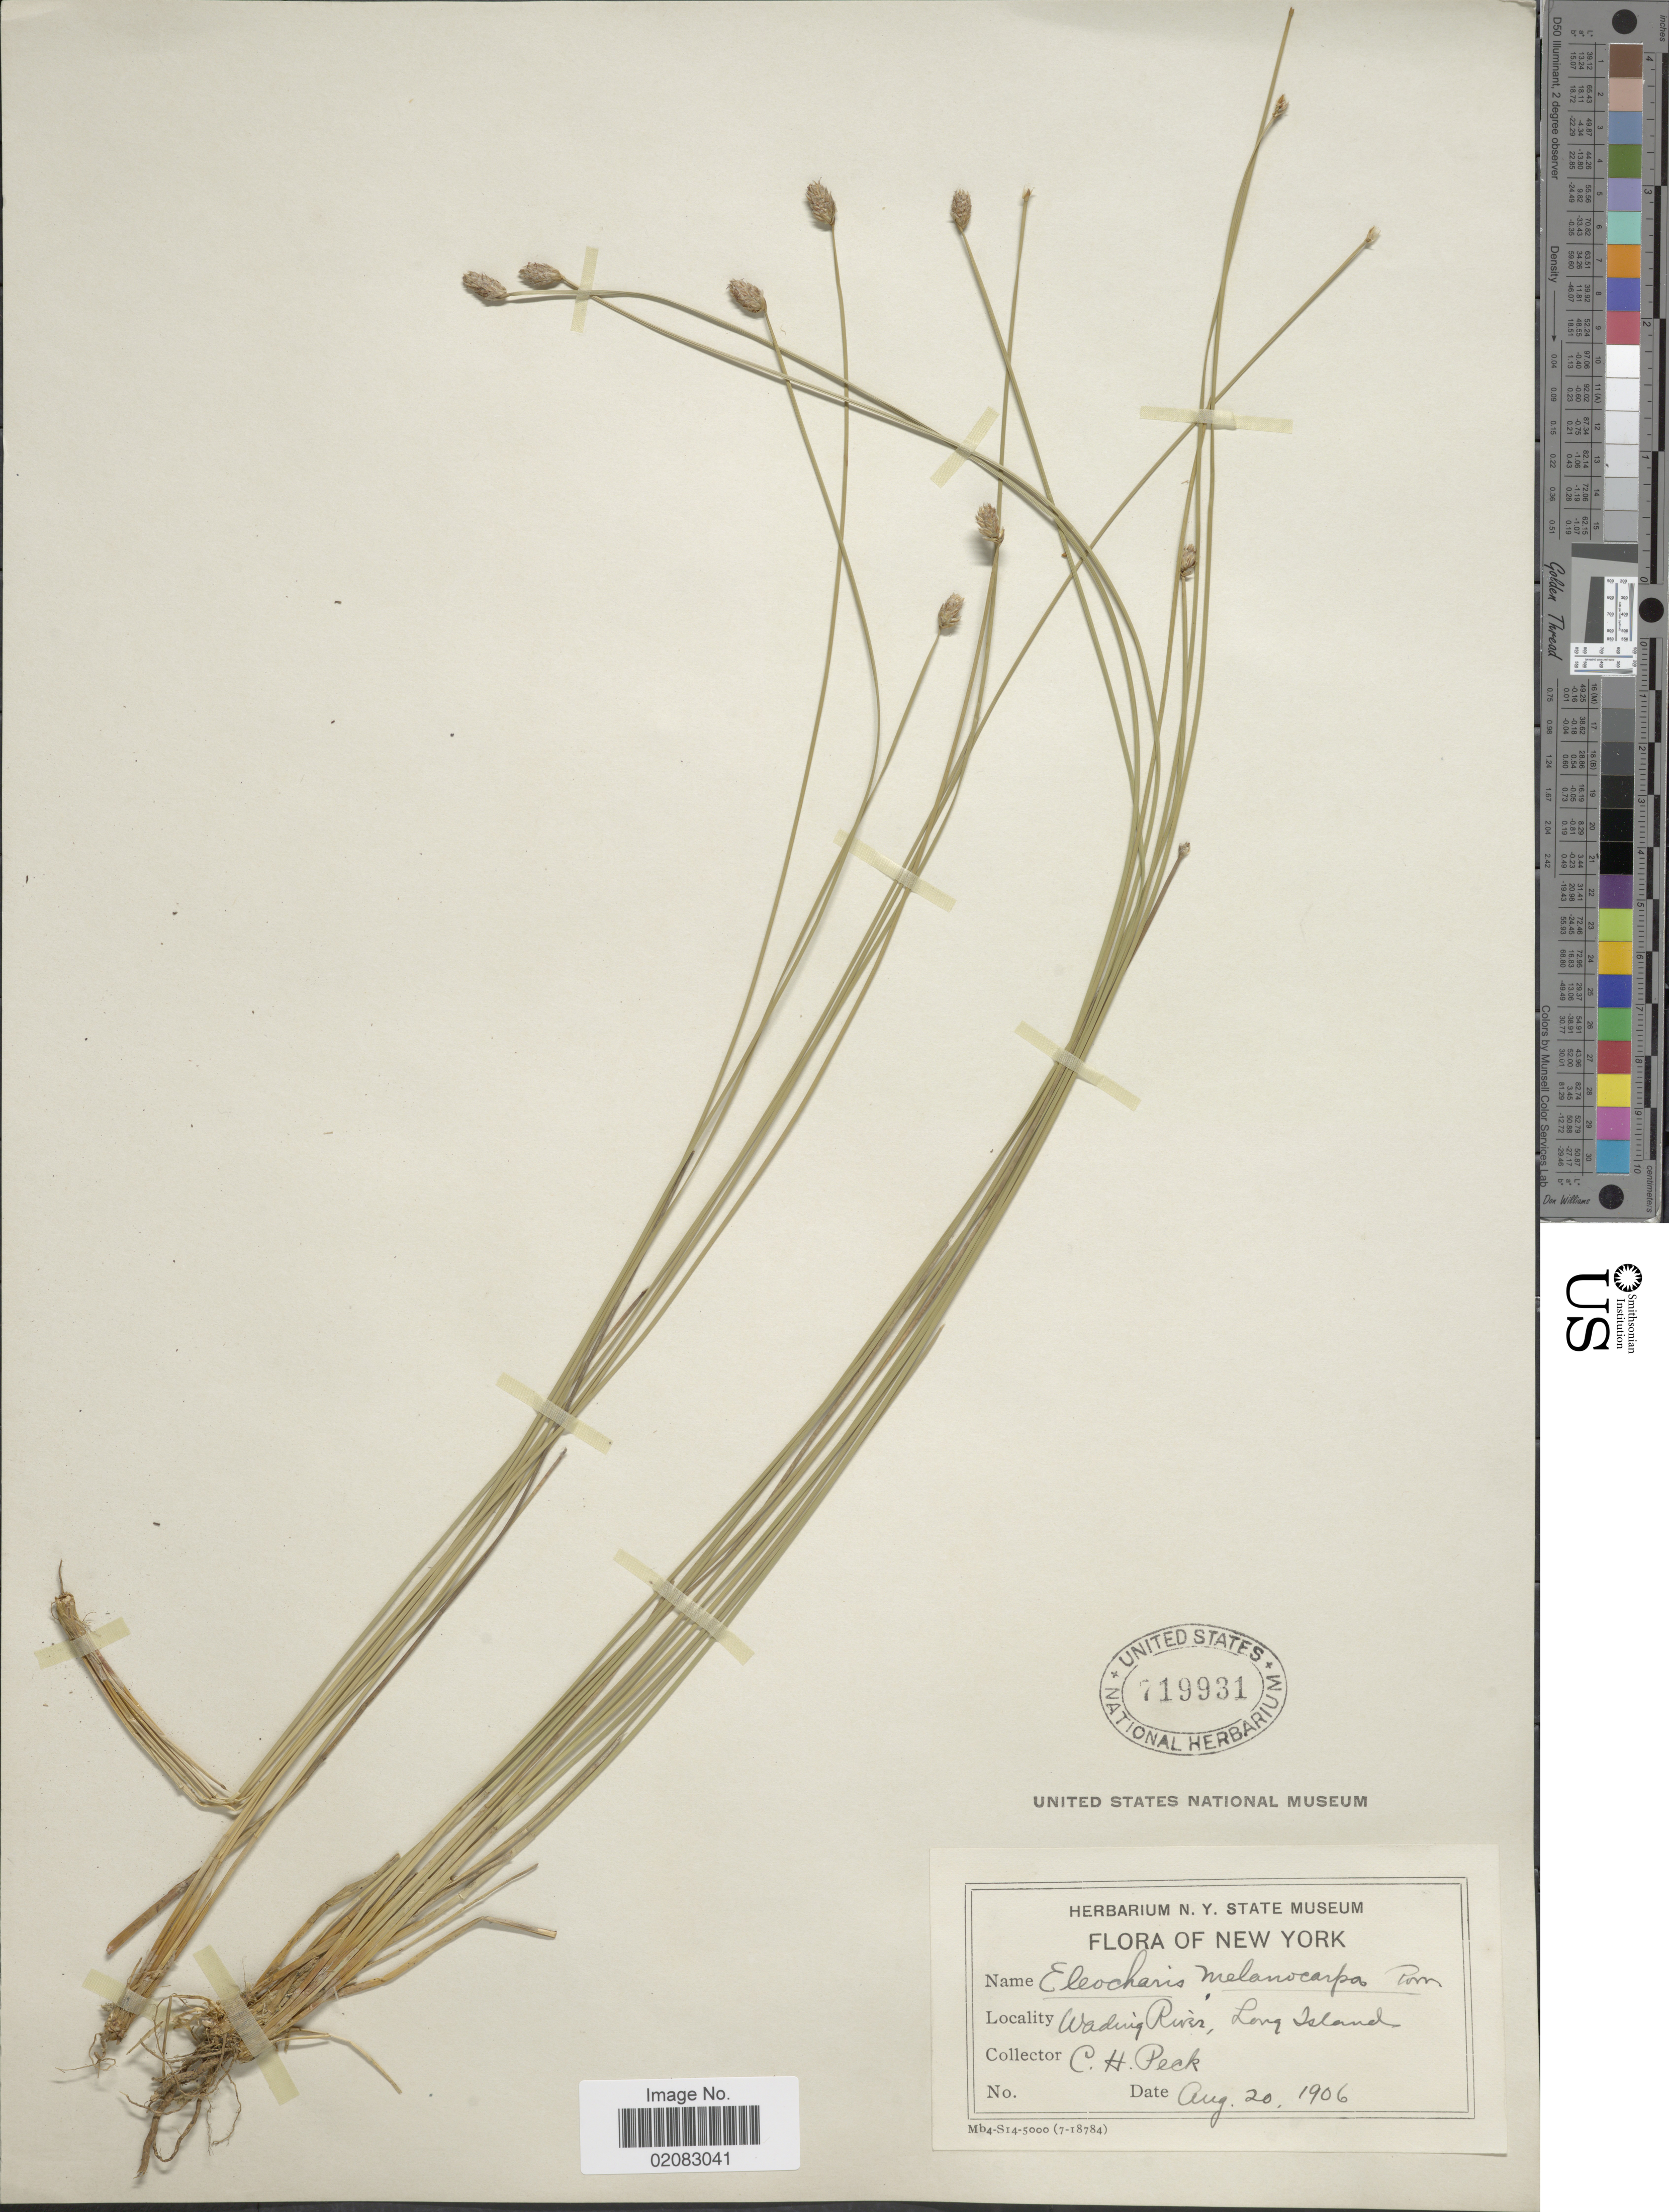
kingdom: Plantae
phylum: Tracheophyta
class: Liliopsida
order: Poales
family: Cyperaceae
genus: Eleocharis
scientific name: Eleocharis melanocarpa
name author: Torr.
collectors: C. H. Peck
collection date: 1906-08-20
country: United States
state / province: New York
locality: Wading River, Long Island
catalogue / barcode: US 719931